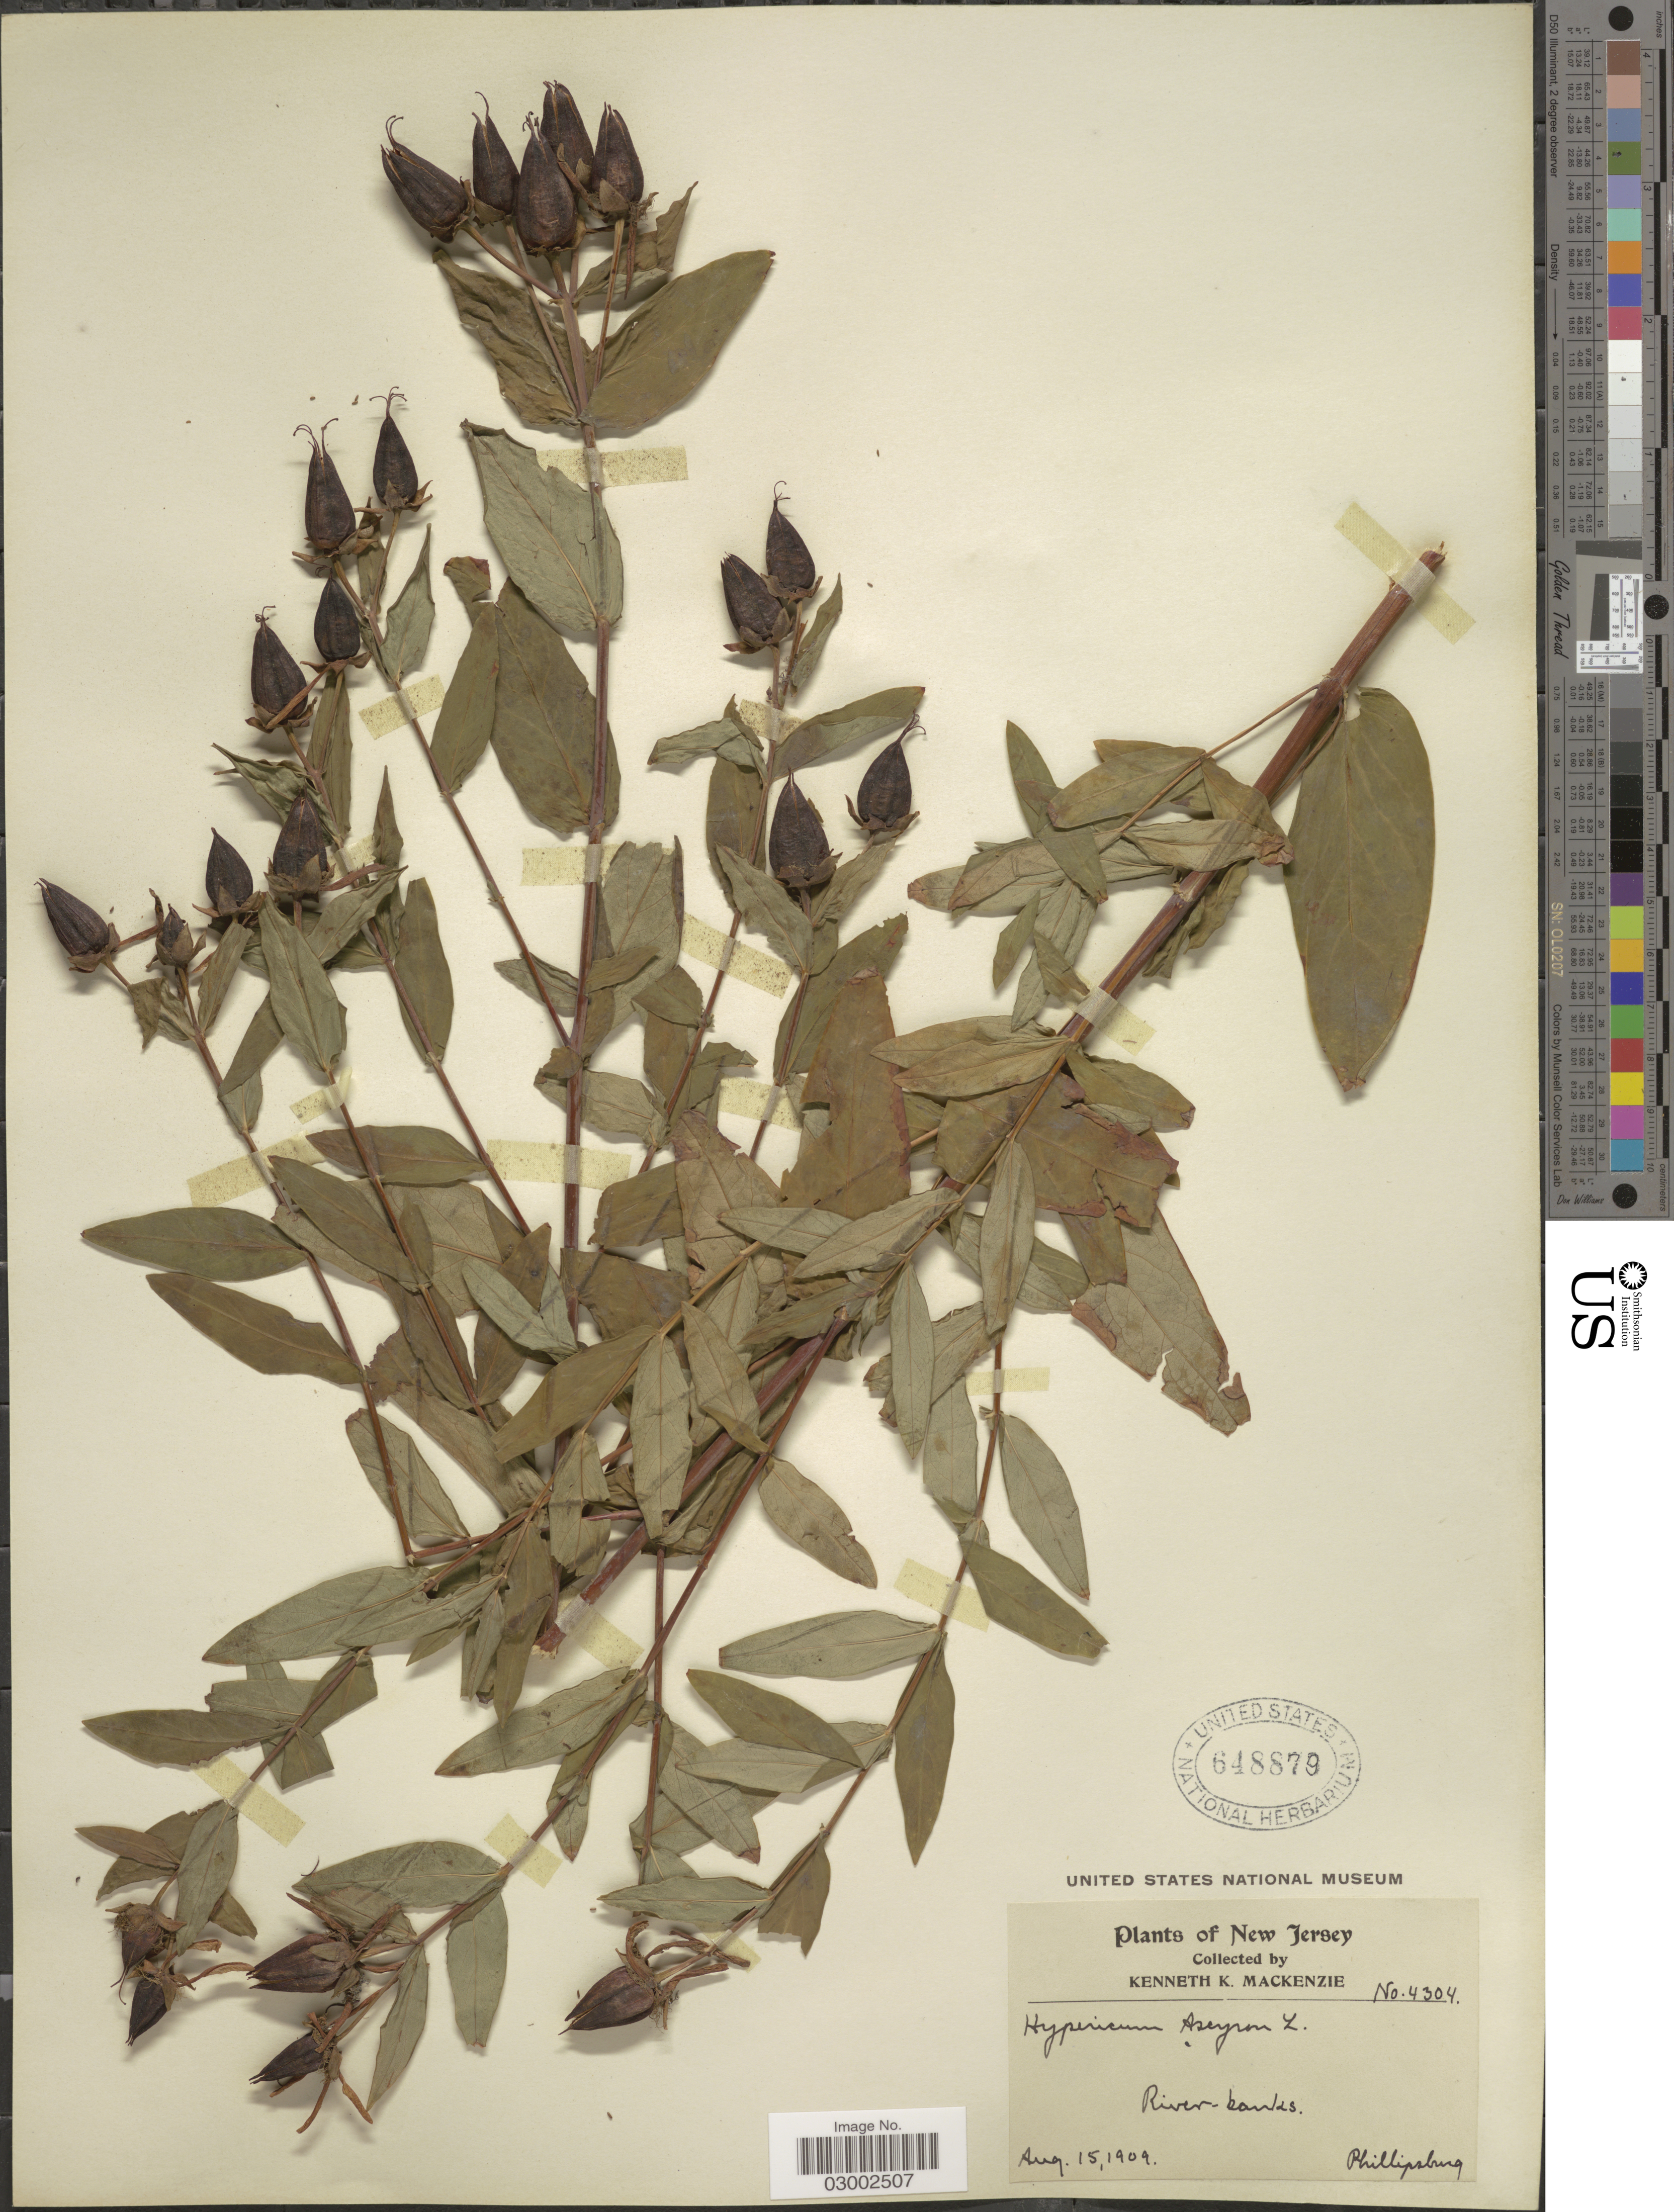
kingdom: Plantae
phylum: Tracheophyta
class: Magnoliopsida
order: Malpighiales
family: Hypericaceae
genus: Hypericum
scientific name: Hypericum ascyron subsp. pyramidatum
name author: (Aiton) N. Robson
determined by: Strong, Mark T., (BOT), Smithsonian Institution - National Museum of Natural History (UNITED STATES)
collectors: K. K. Mackenzie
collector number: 4304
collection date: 1909-08-15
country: United States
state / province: New Jersey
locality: Phillipsburg.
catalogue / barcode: US 648879